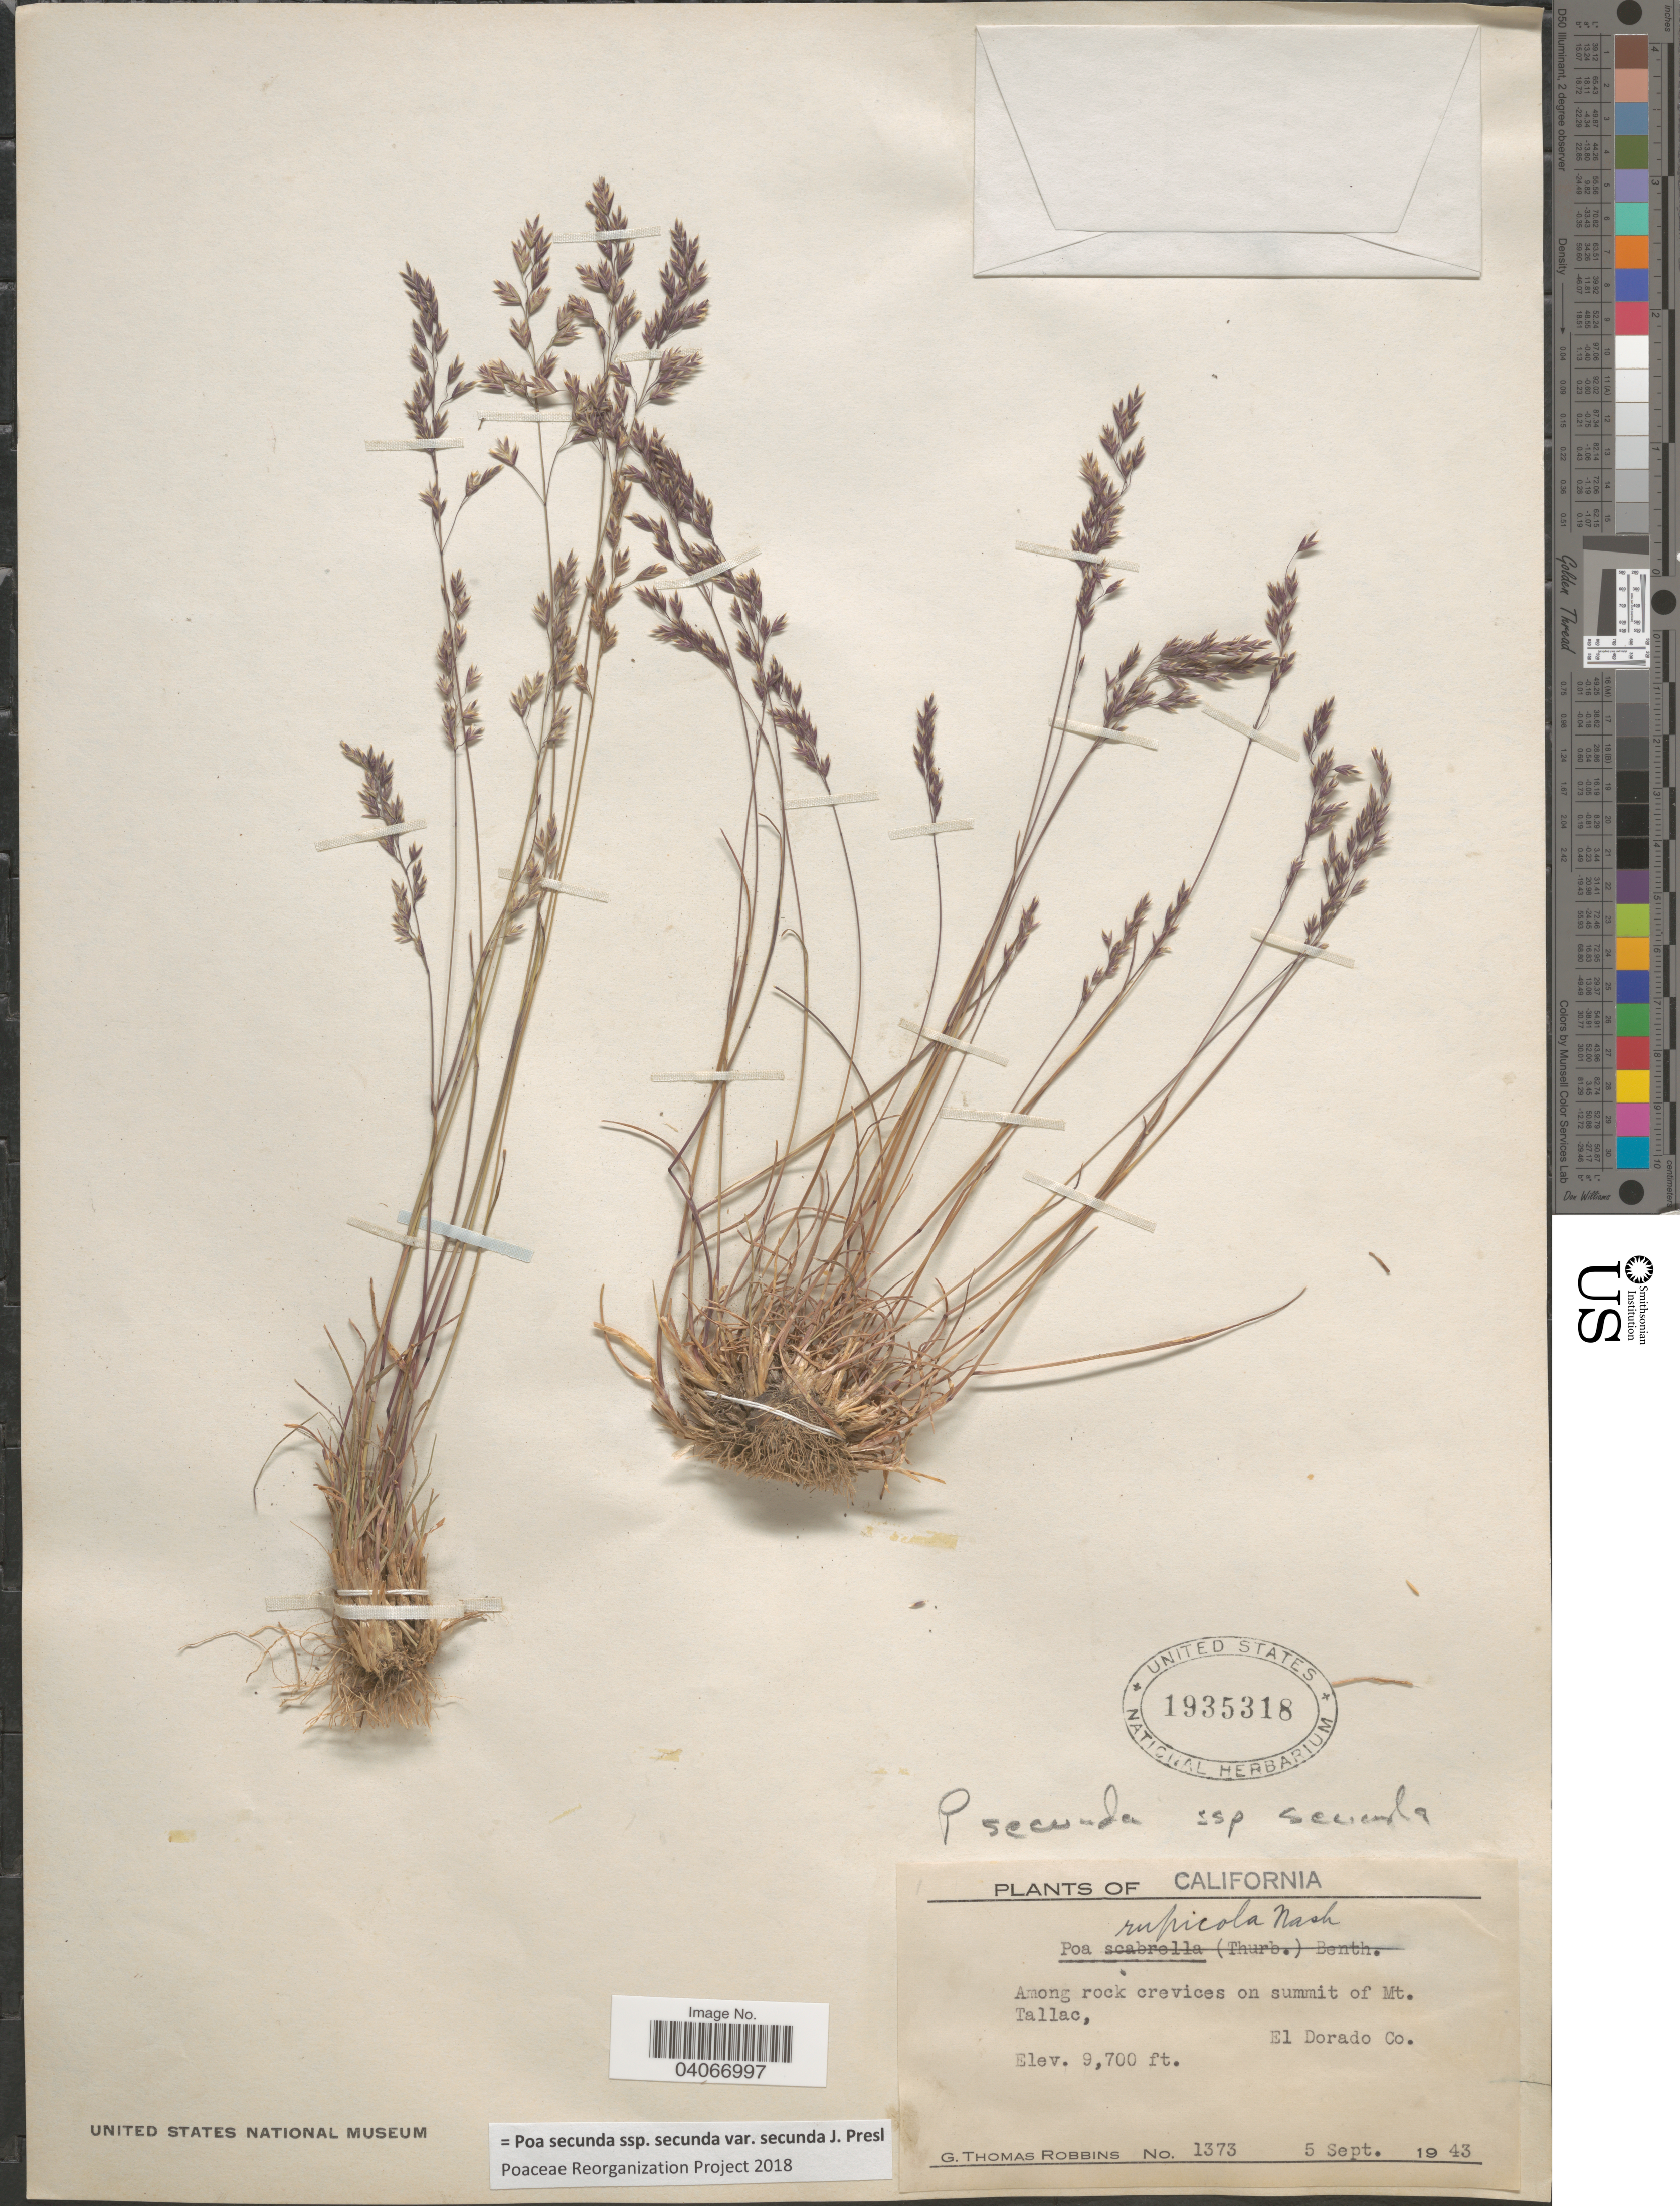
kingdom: Plantae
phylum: Tracheophyta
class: Liliopsida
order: Poales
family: Poaceae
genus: Poa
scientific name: Poa secunda subsp. secunda var. secunda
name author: J. Presl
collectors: G. T. Robbins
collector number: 1373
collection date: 1943-09-05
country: United States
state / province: California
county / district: El Dorado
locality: Among rock crevices on summit of Mt. Tallac, El Dorado Co.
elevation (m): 2957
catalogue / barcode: US 1935318